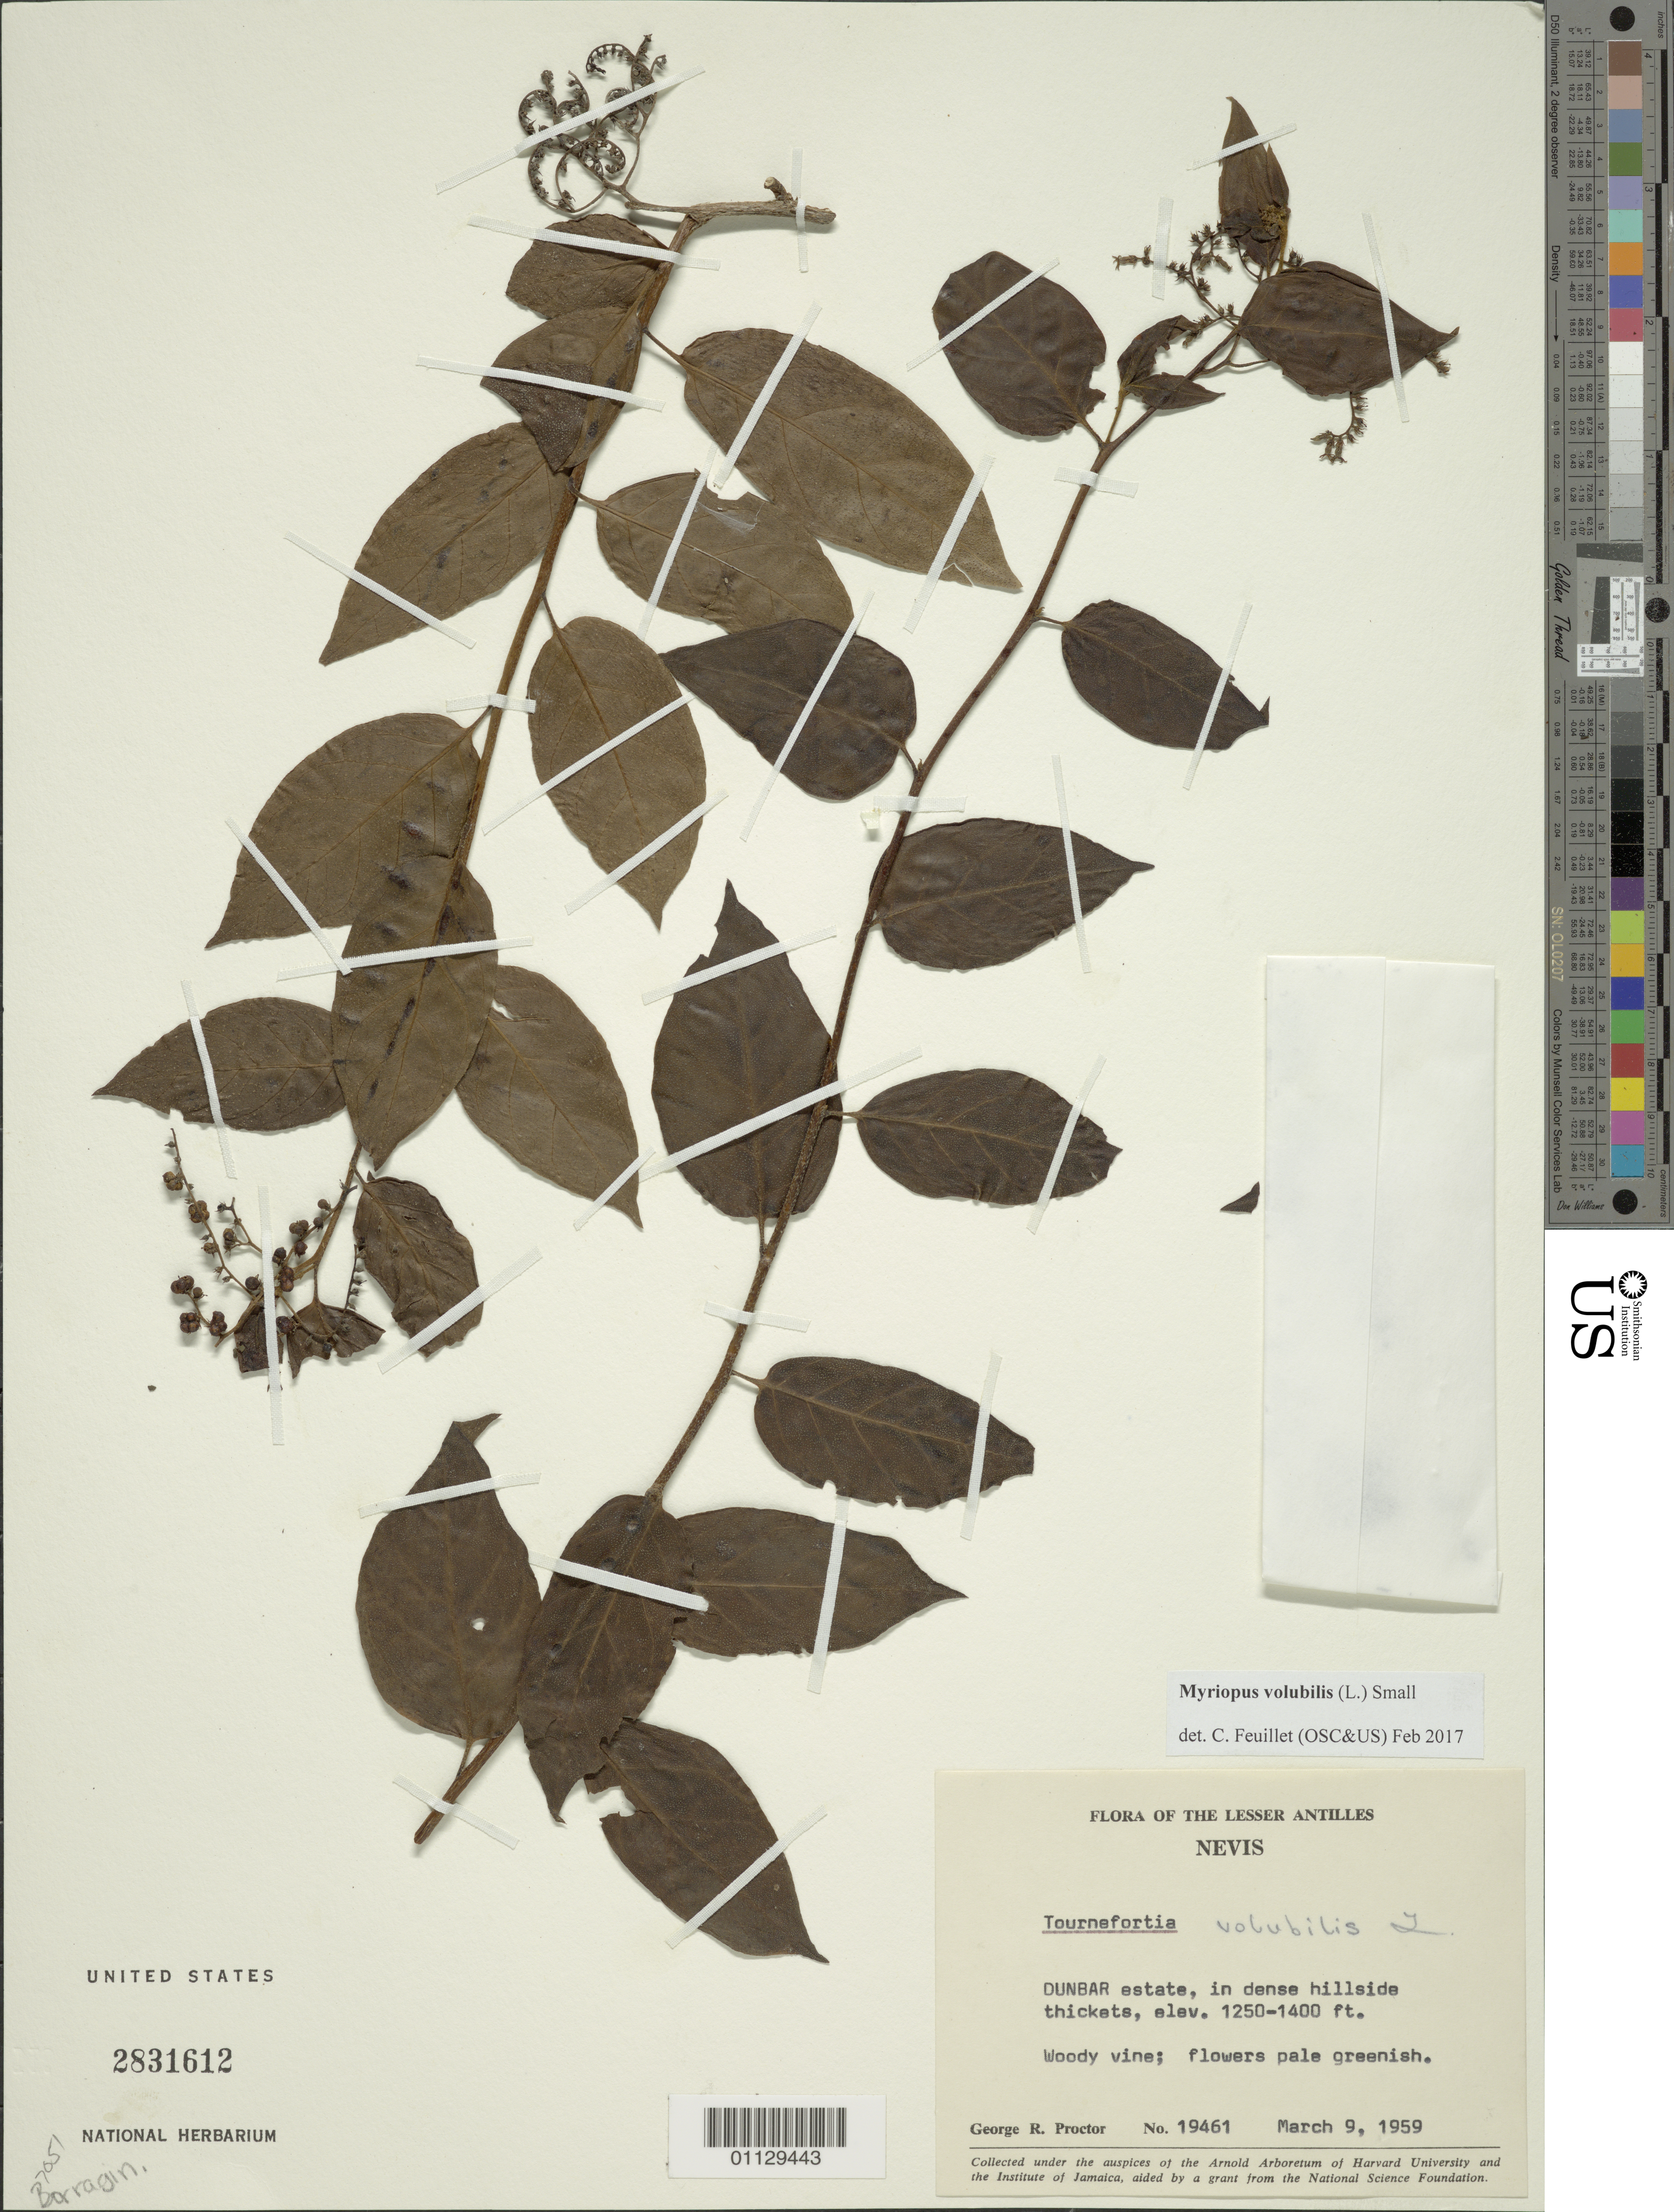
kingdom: Plantae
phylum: Tracheophyta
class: Magnoliopsida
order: Boraginales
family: Heliotropiaceae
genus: Myriopus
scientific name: Myriopus volubilis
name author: (L.) Small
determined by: Feuillet, C.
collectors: G. R. Proctor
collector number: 19461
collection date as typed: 09 Mar 1959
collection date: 1959-03-09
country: St. Christopher-Nevis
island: Nevis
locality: Dunbar estate, in dense hillside thickets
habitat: In dense hillside thickets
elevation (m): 381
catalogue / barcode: US 2831612